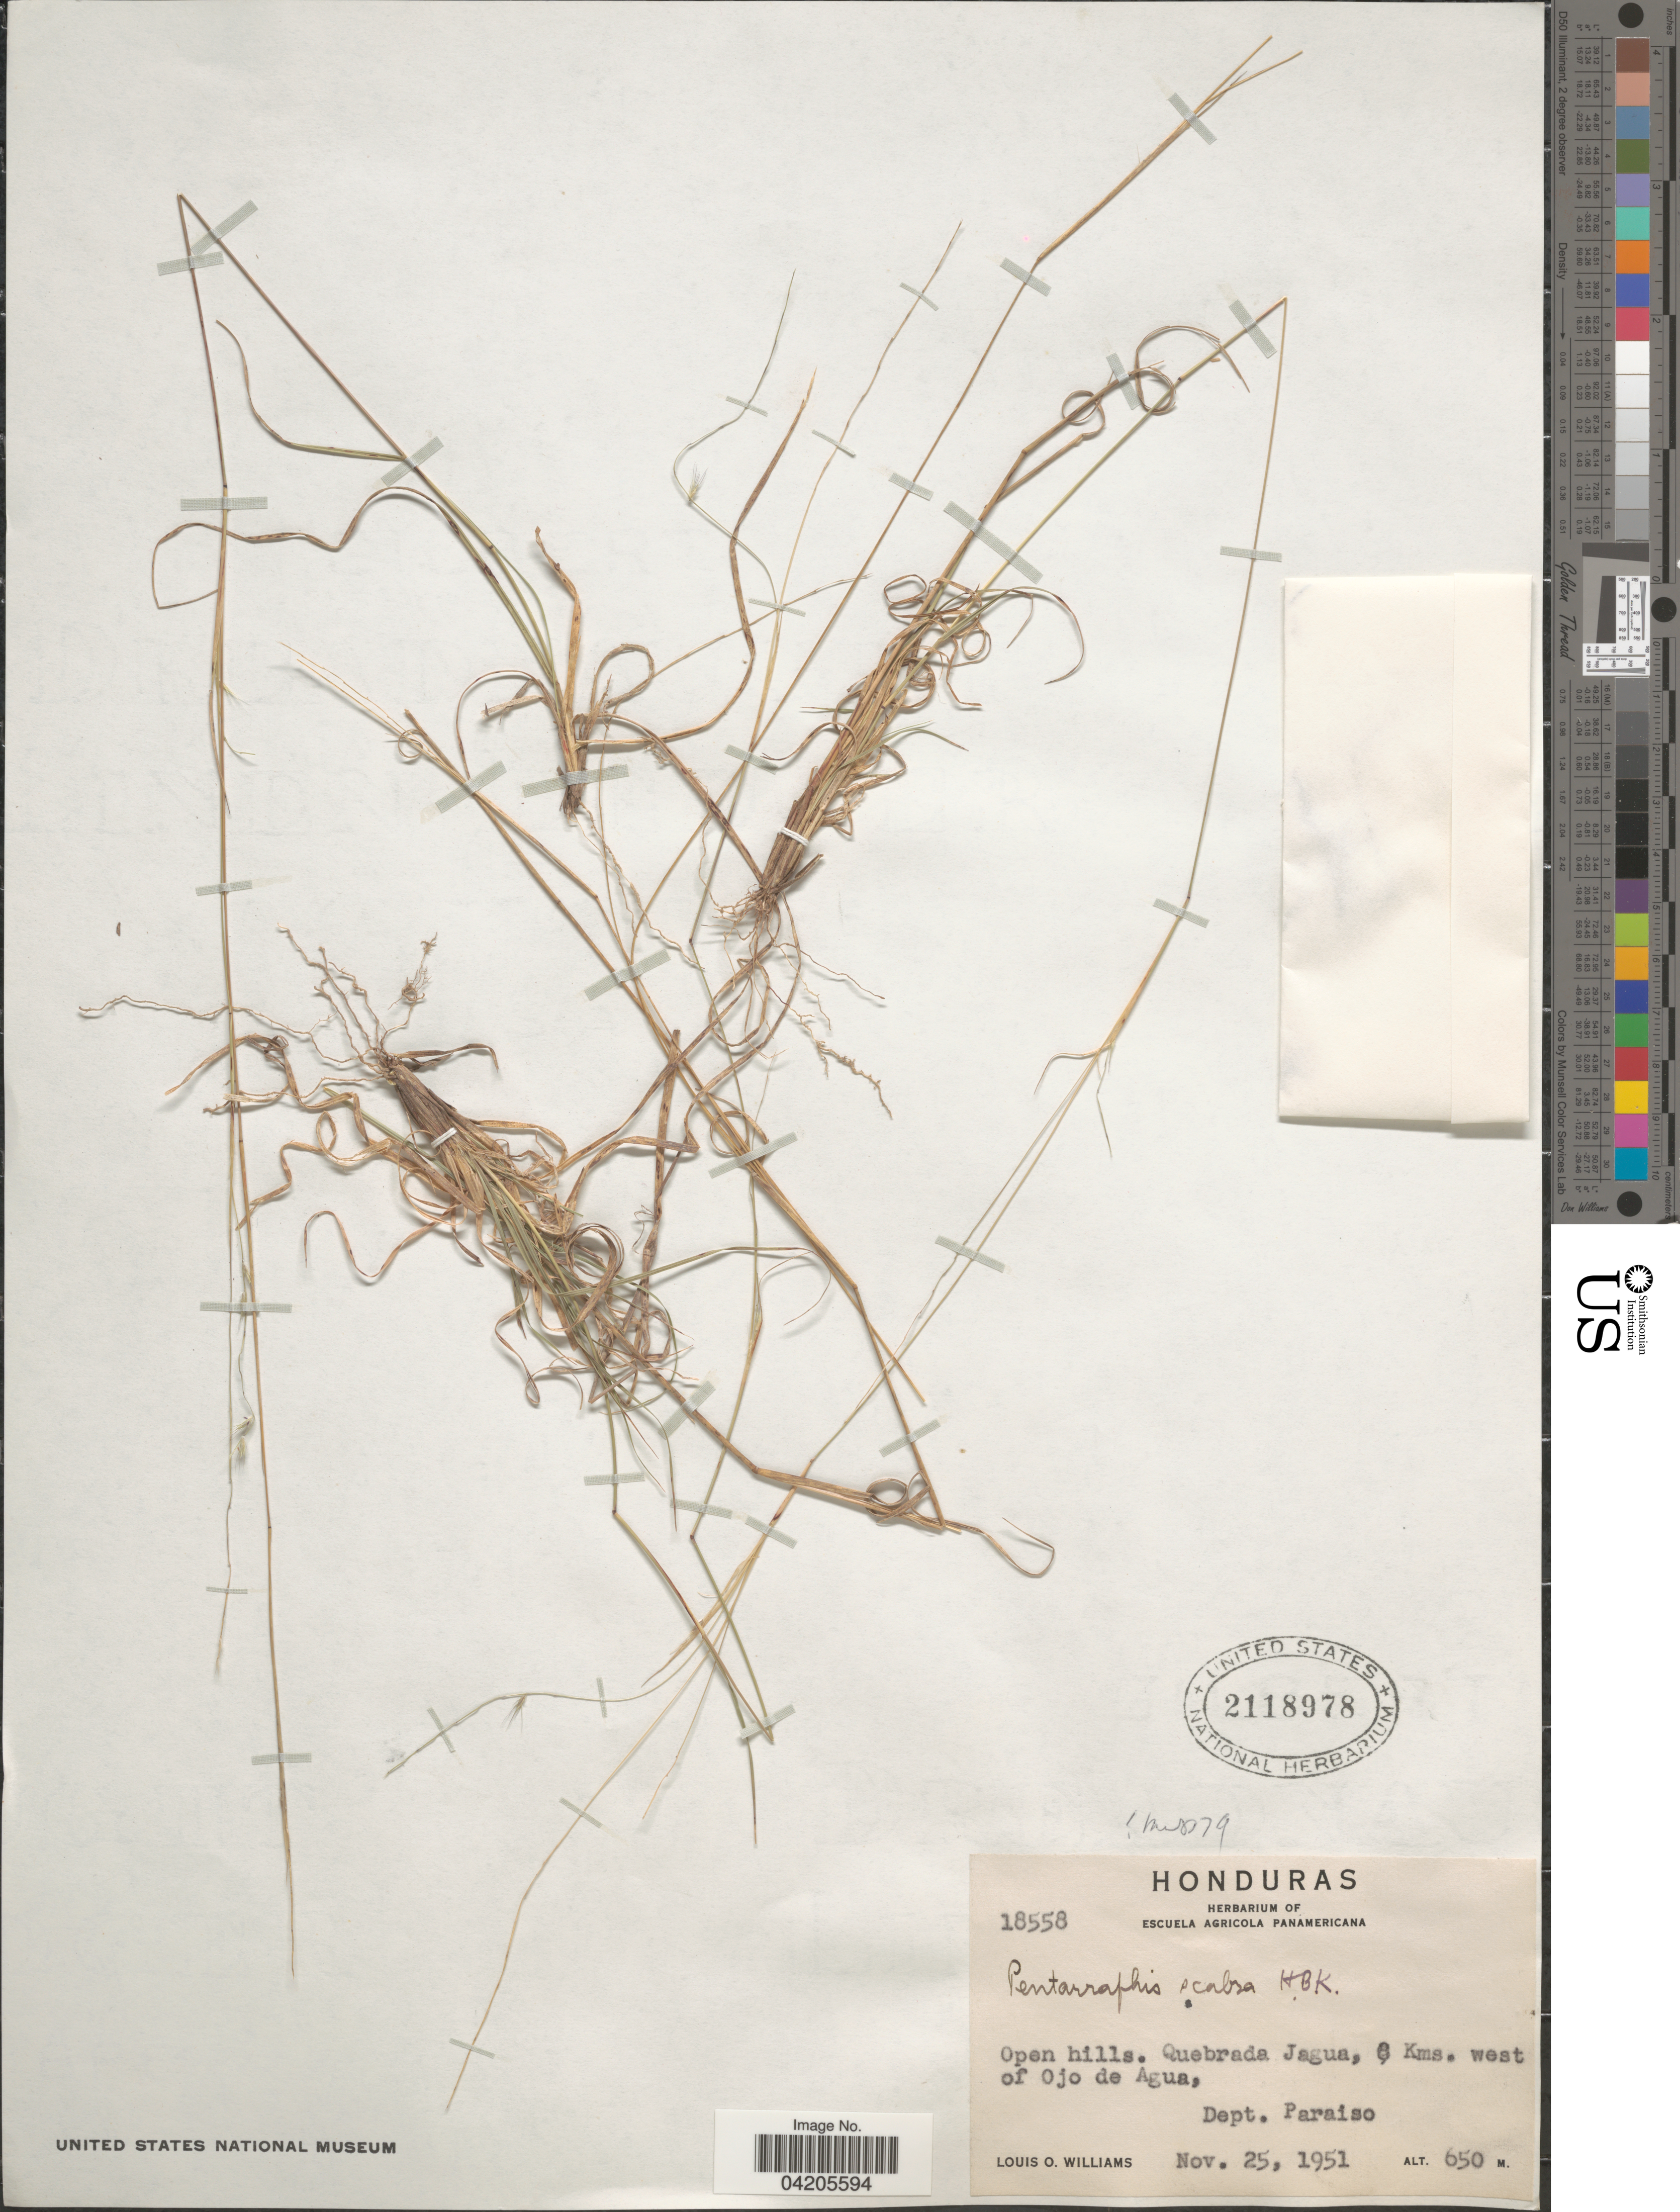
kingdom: Plantae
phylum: Tracheophyta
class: Liliopsida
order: Poales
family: Poaceae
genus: Bouteloua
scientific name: Bouteloua scabra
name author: (Kunth) Columbus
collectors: L. O. Williams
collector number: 18558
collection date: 1951-11-25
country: Honduras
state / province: El Paraiso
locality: Open hills. Quebrada Jagua, 8 Kms. west of Ojo de Agua, Dept. Paraiso.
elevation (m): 650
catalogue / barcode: US 2118978